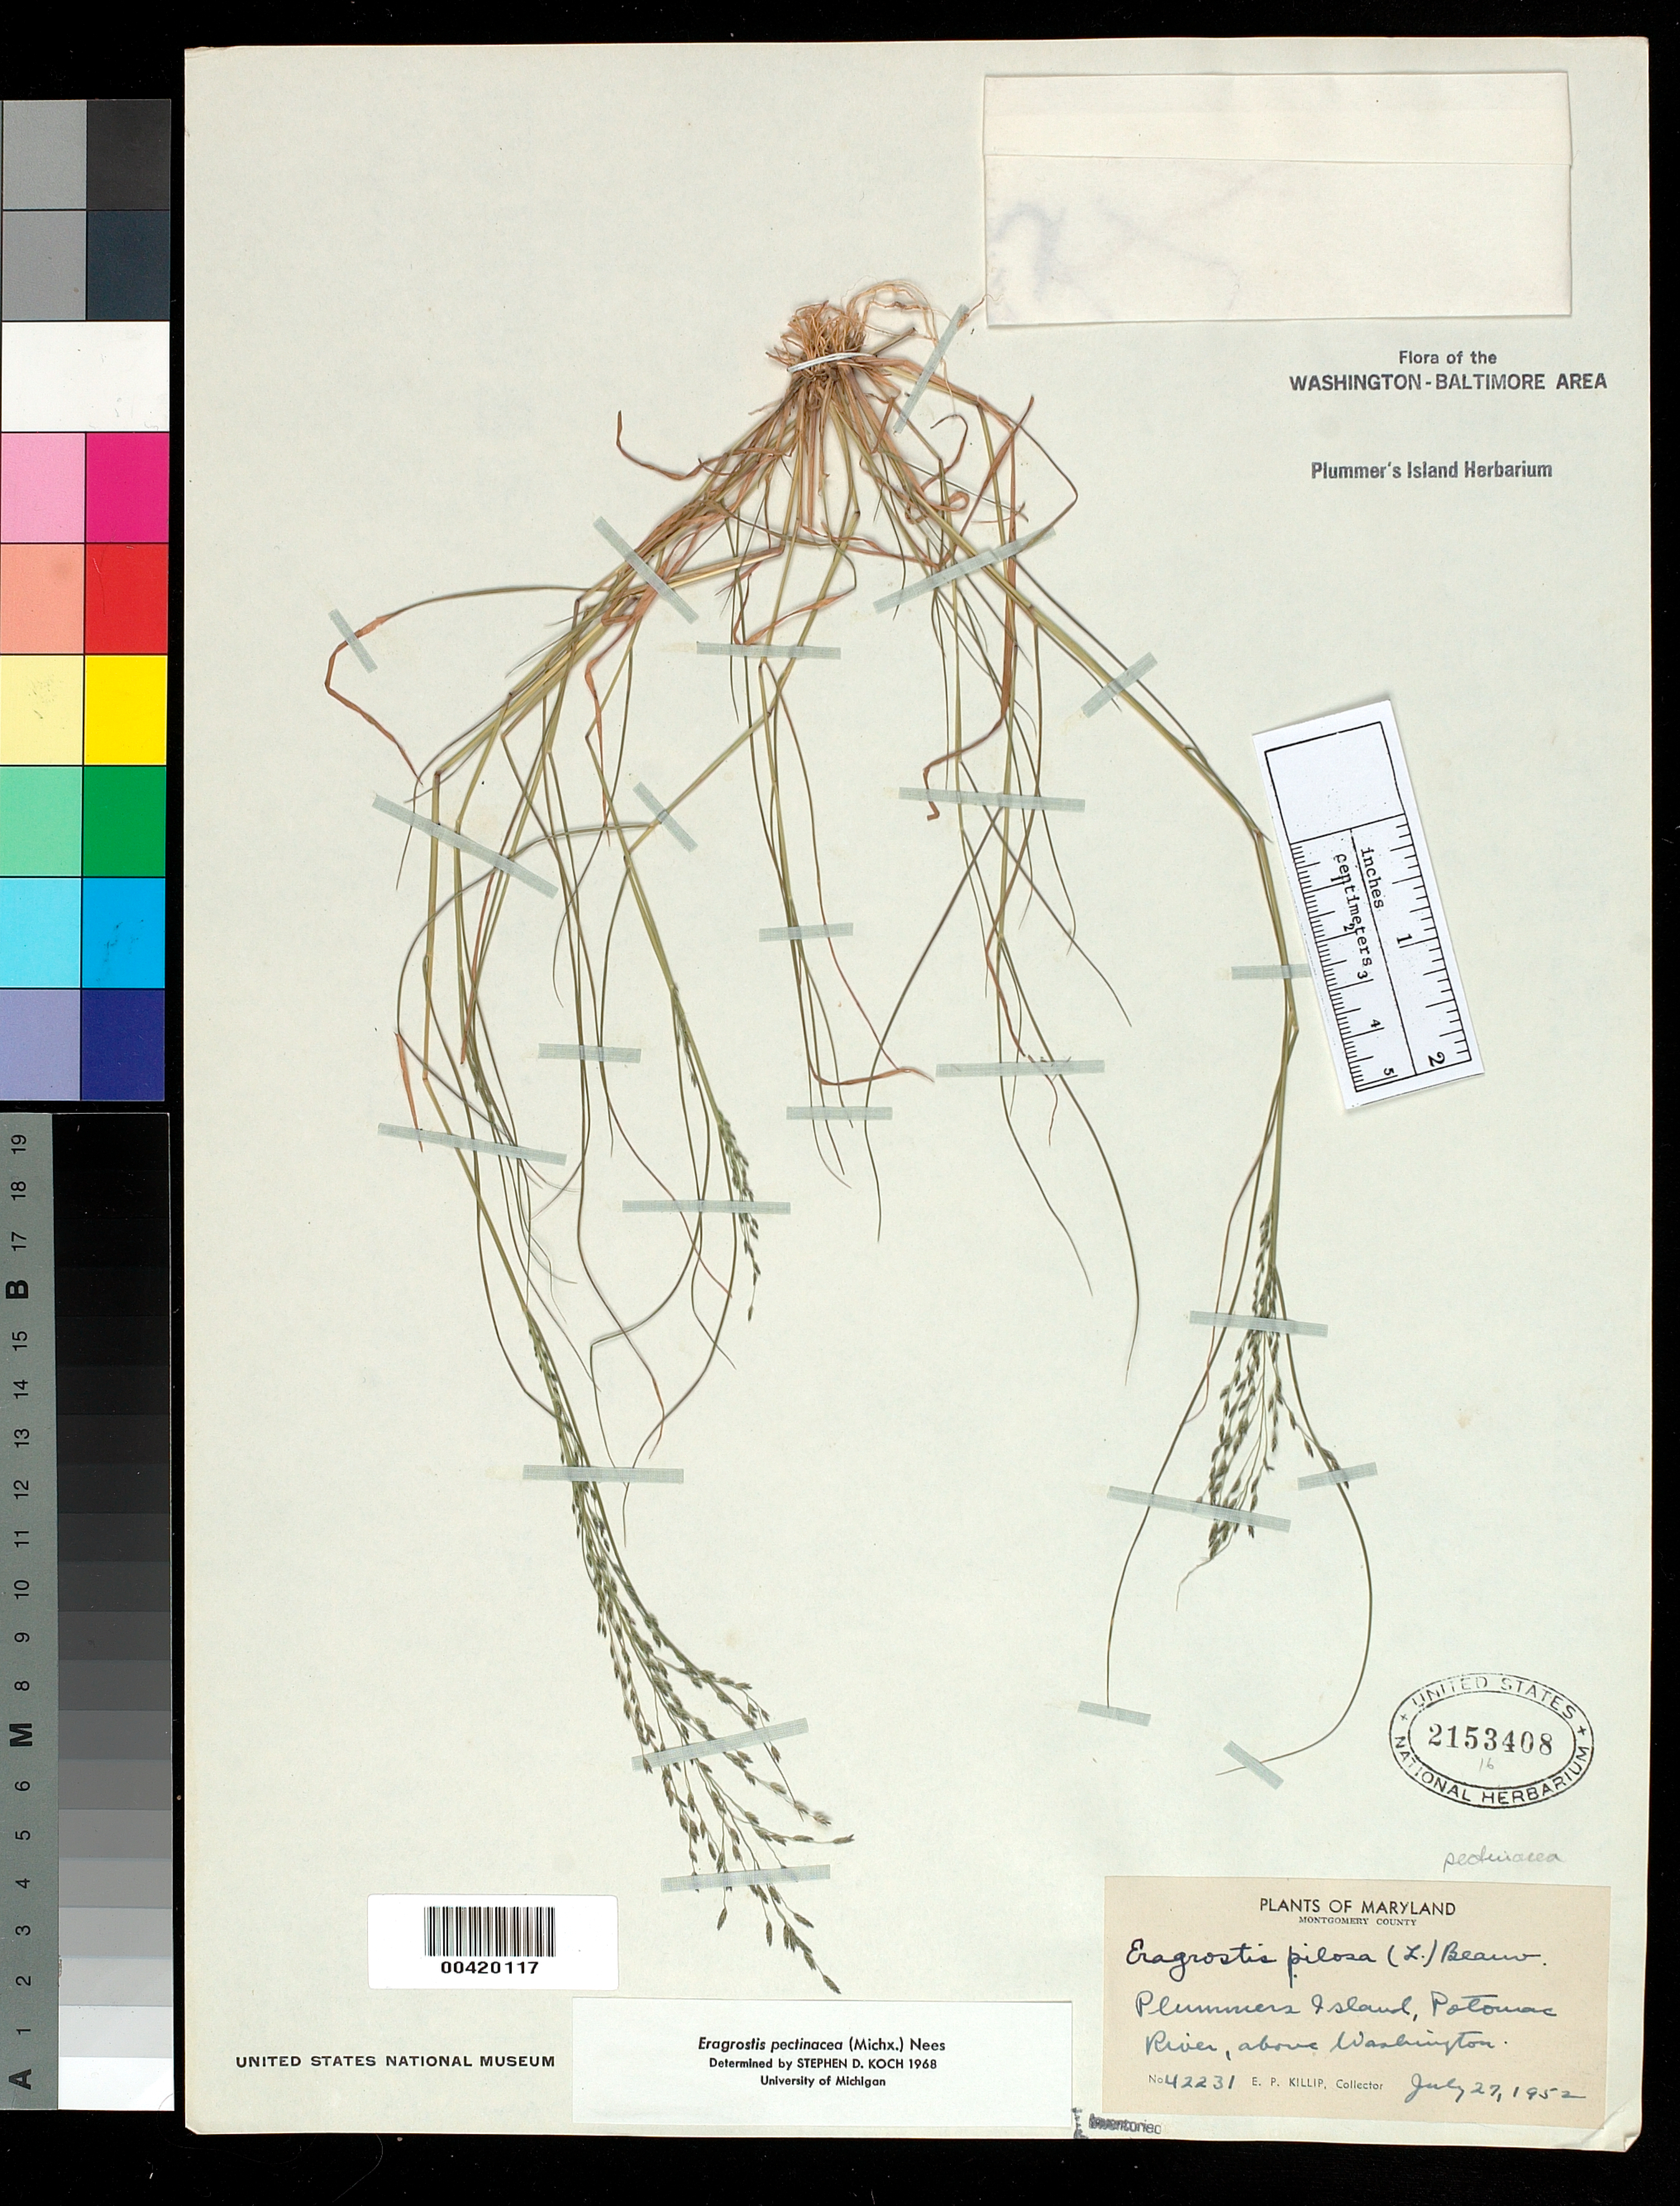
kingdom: Plantae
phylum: Tracheophyta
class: Liliopsida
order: Poales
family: Poaceae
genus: Eragrostis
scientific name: Eragrostis pectinacea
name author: (Michx.) Nees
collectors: E. P. Killip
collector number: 42231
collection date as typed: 27 Jul 1952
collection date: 1952-07-27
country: United States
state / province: Maryland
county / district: Montgomery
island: Plummers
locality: Plummer's Island C. & O. Canal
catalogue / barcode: US 2153408